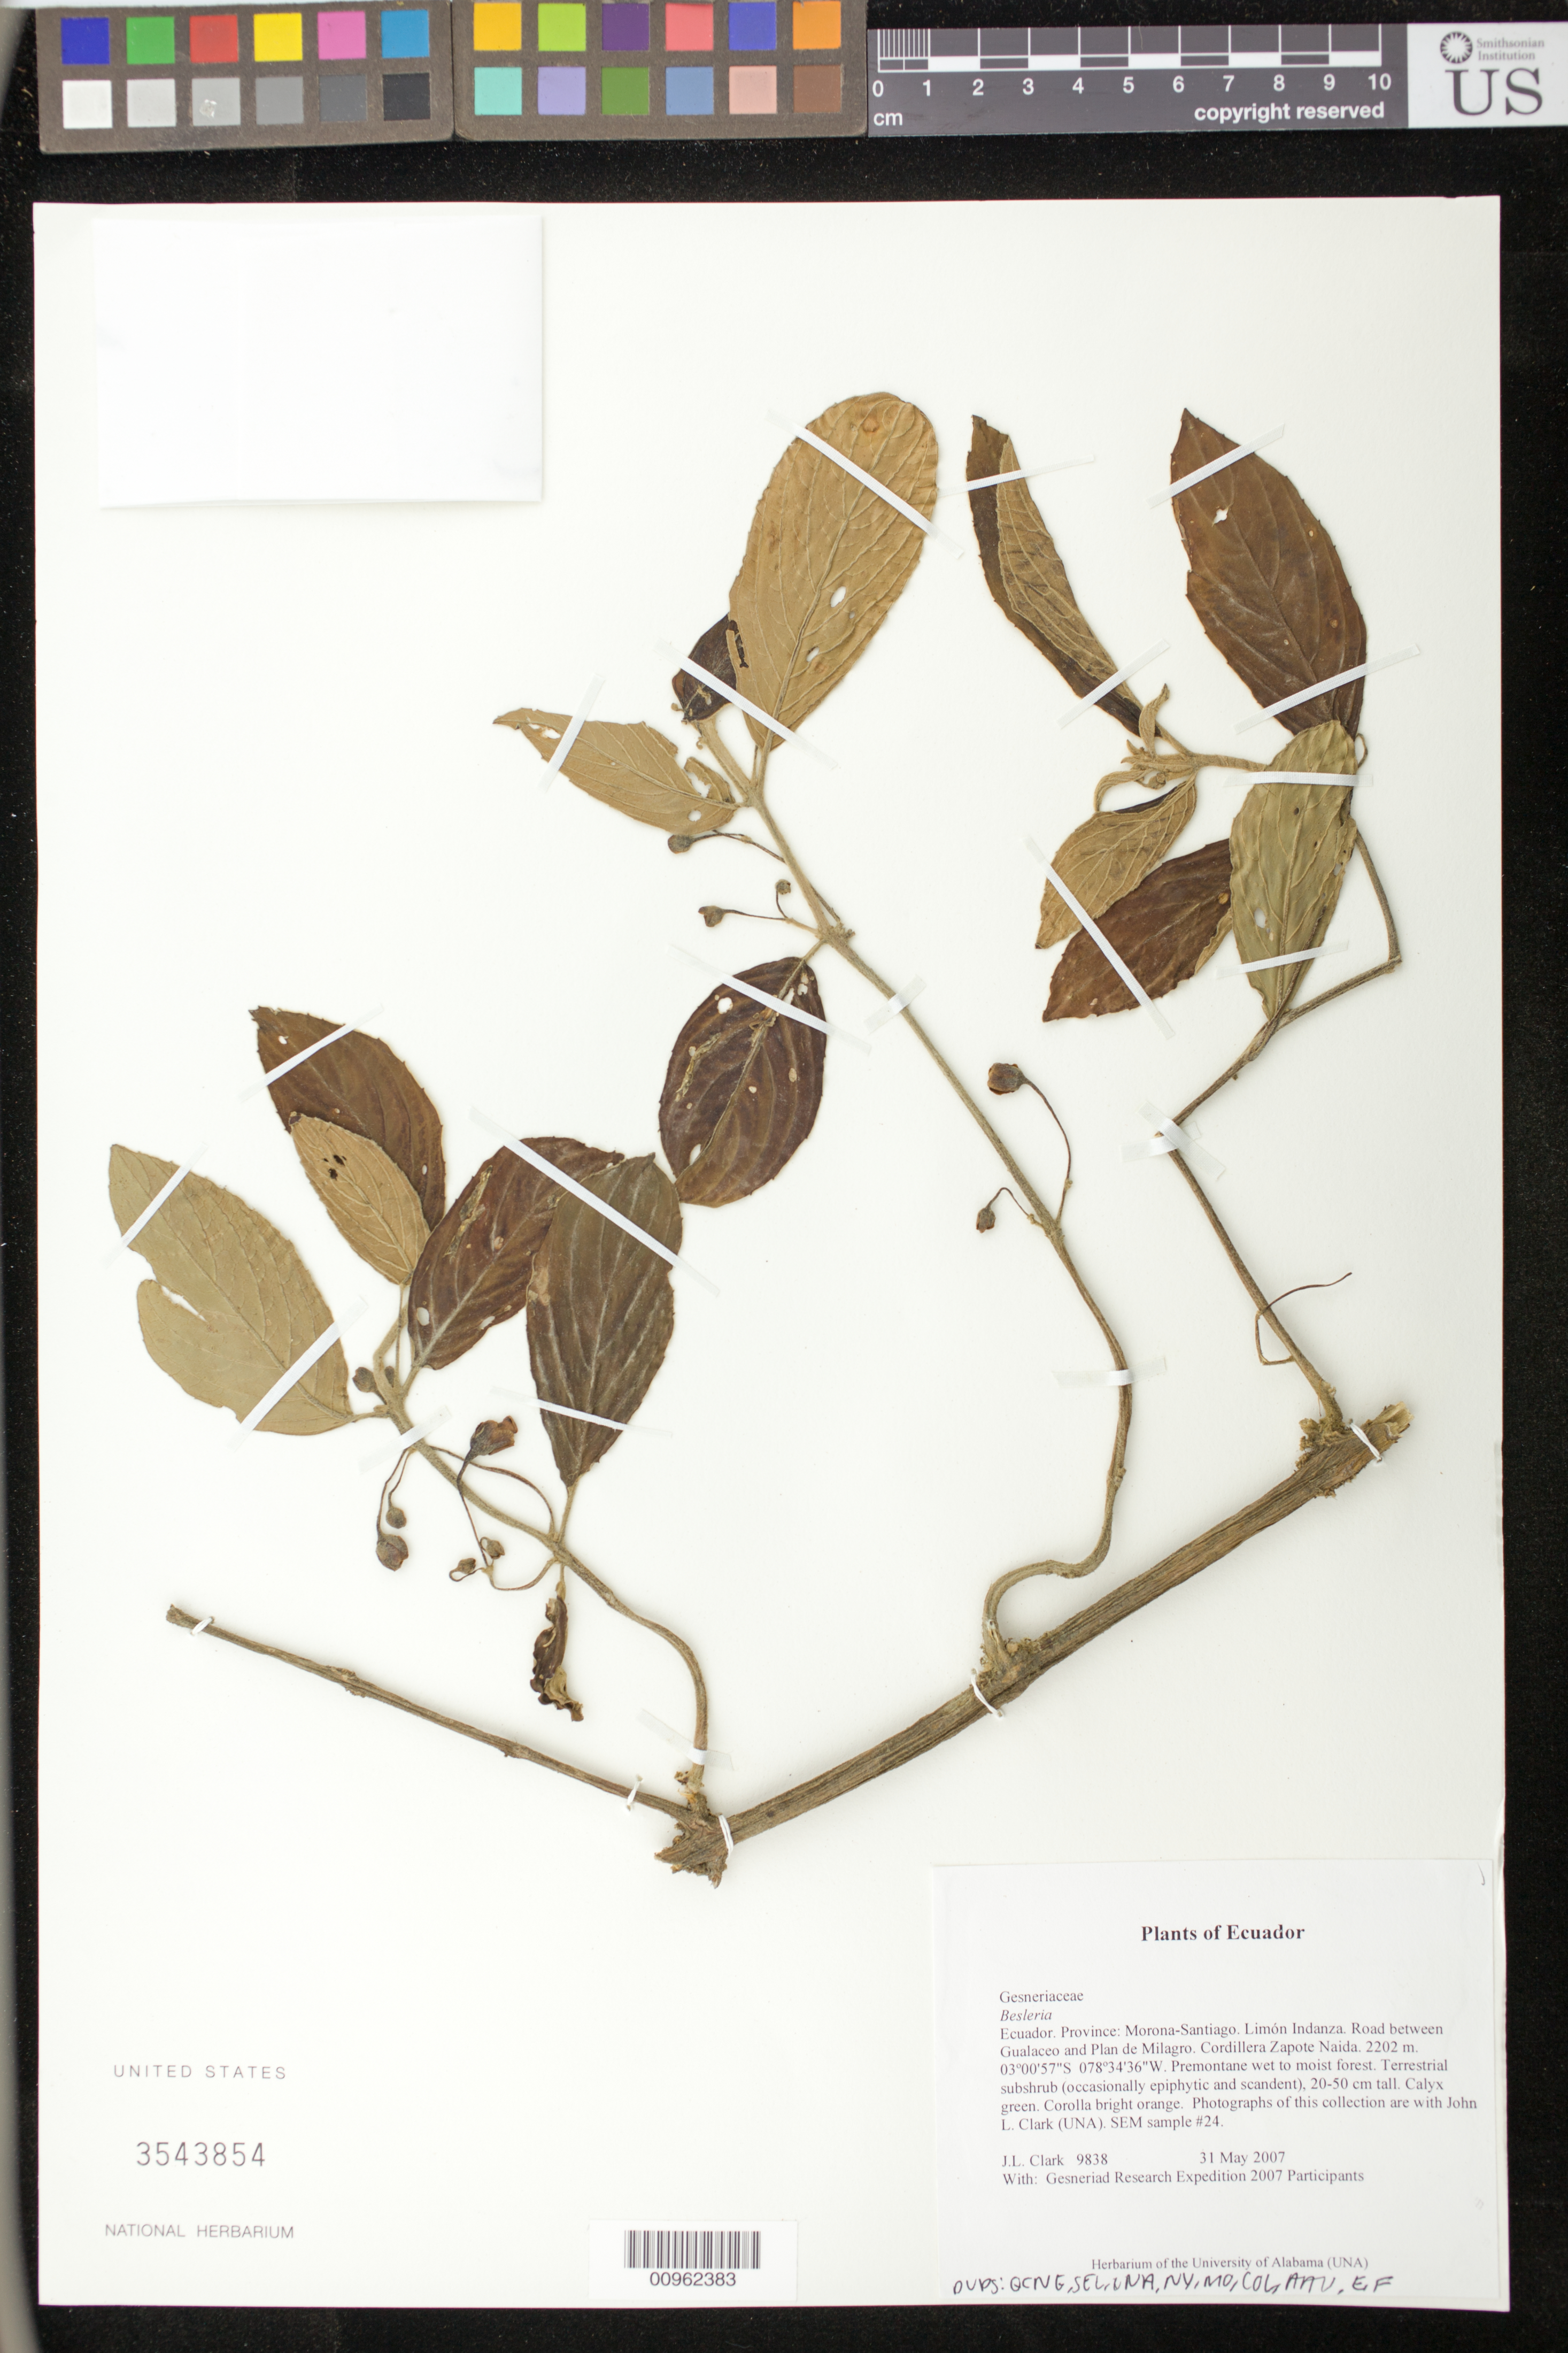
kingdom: Plantae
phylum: Tracheophyta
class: Magnoliopsida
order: Lamiales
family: Gesneriaceae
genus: Besleria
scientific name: Besleria sp.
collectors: J. L. Clark & Gesneriad Research Expedition 2007 Participants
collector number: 9838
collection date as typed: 31 May 2007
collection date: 2007-05-31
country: Ecuador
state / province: Morona-Santiago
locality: Limón Indanza. Road between Gualaceo and Plan de Milagro. Cordillera Zapote Naida.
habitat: Premontane wet to moist forest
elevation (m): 2202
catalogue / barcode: US 3543854